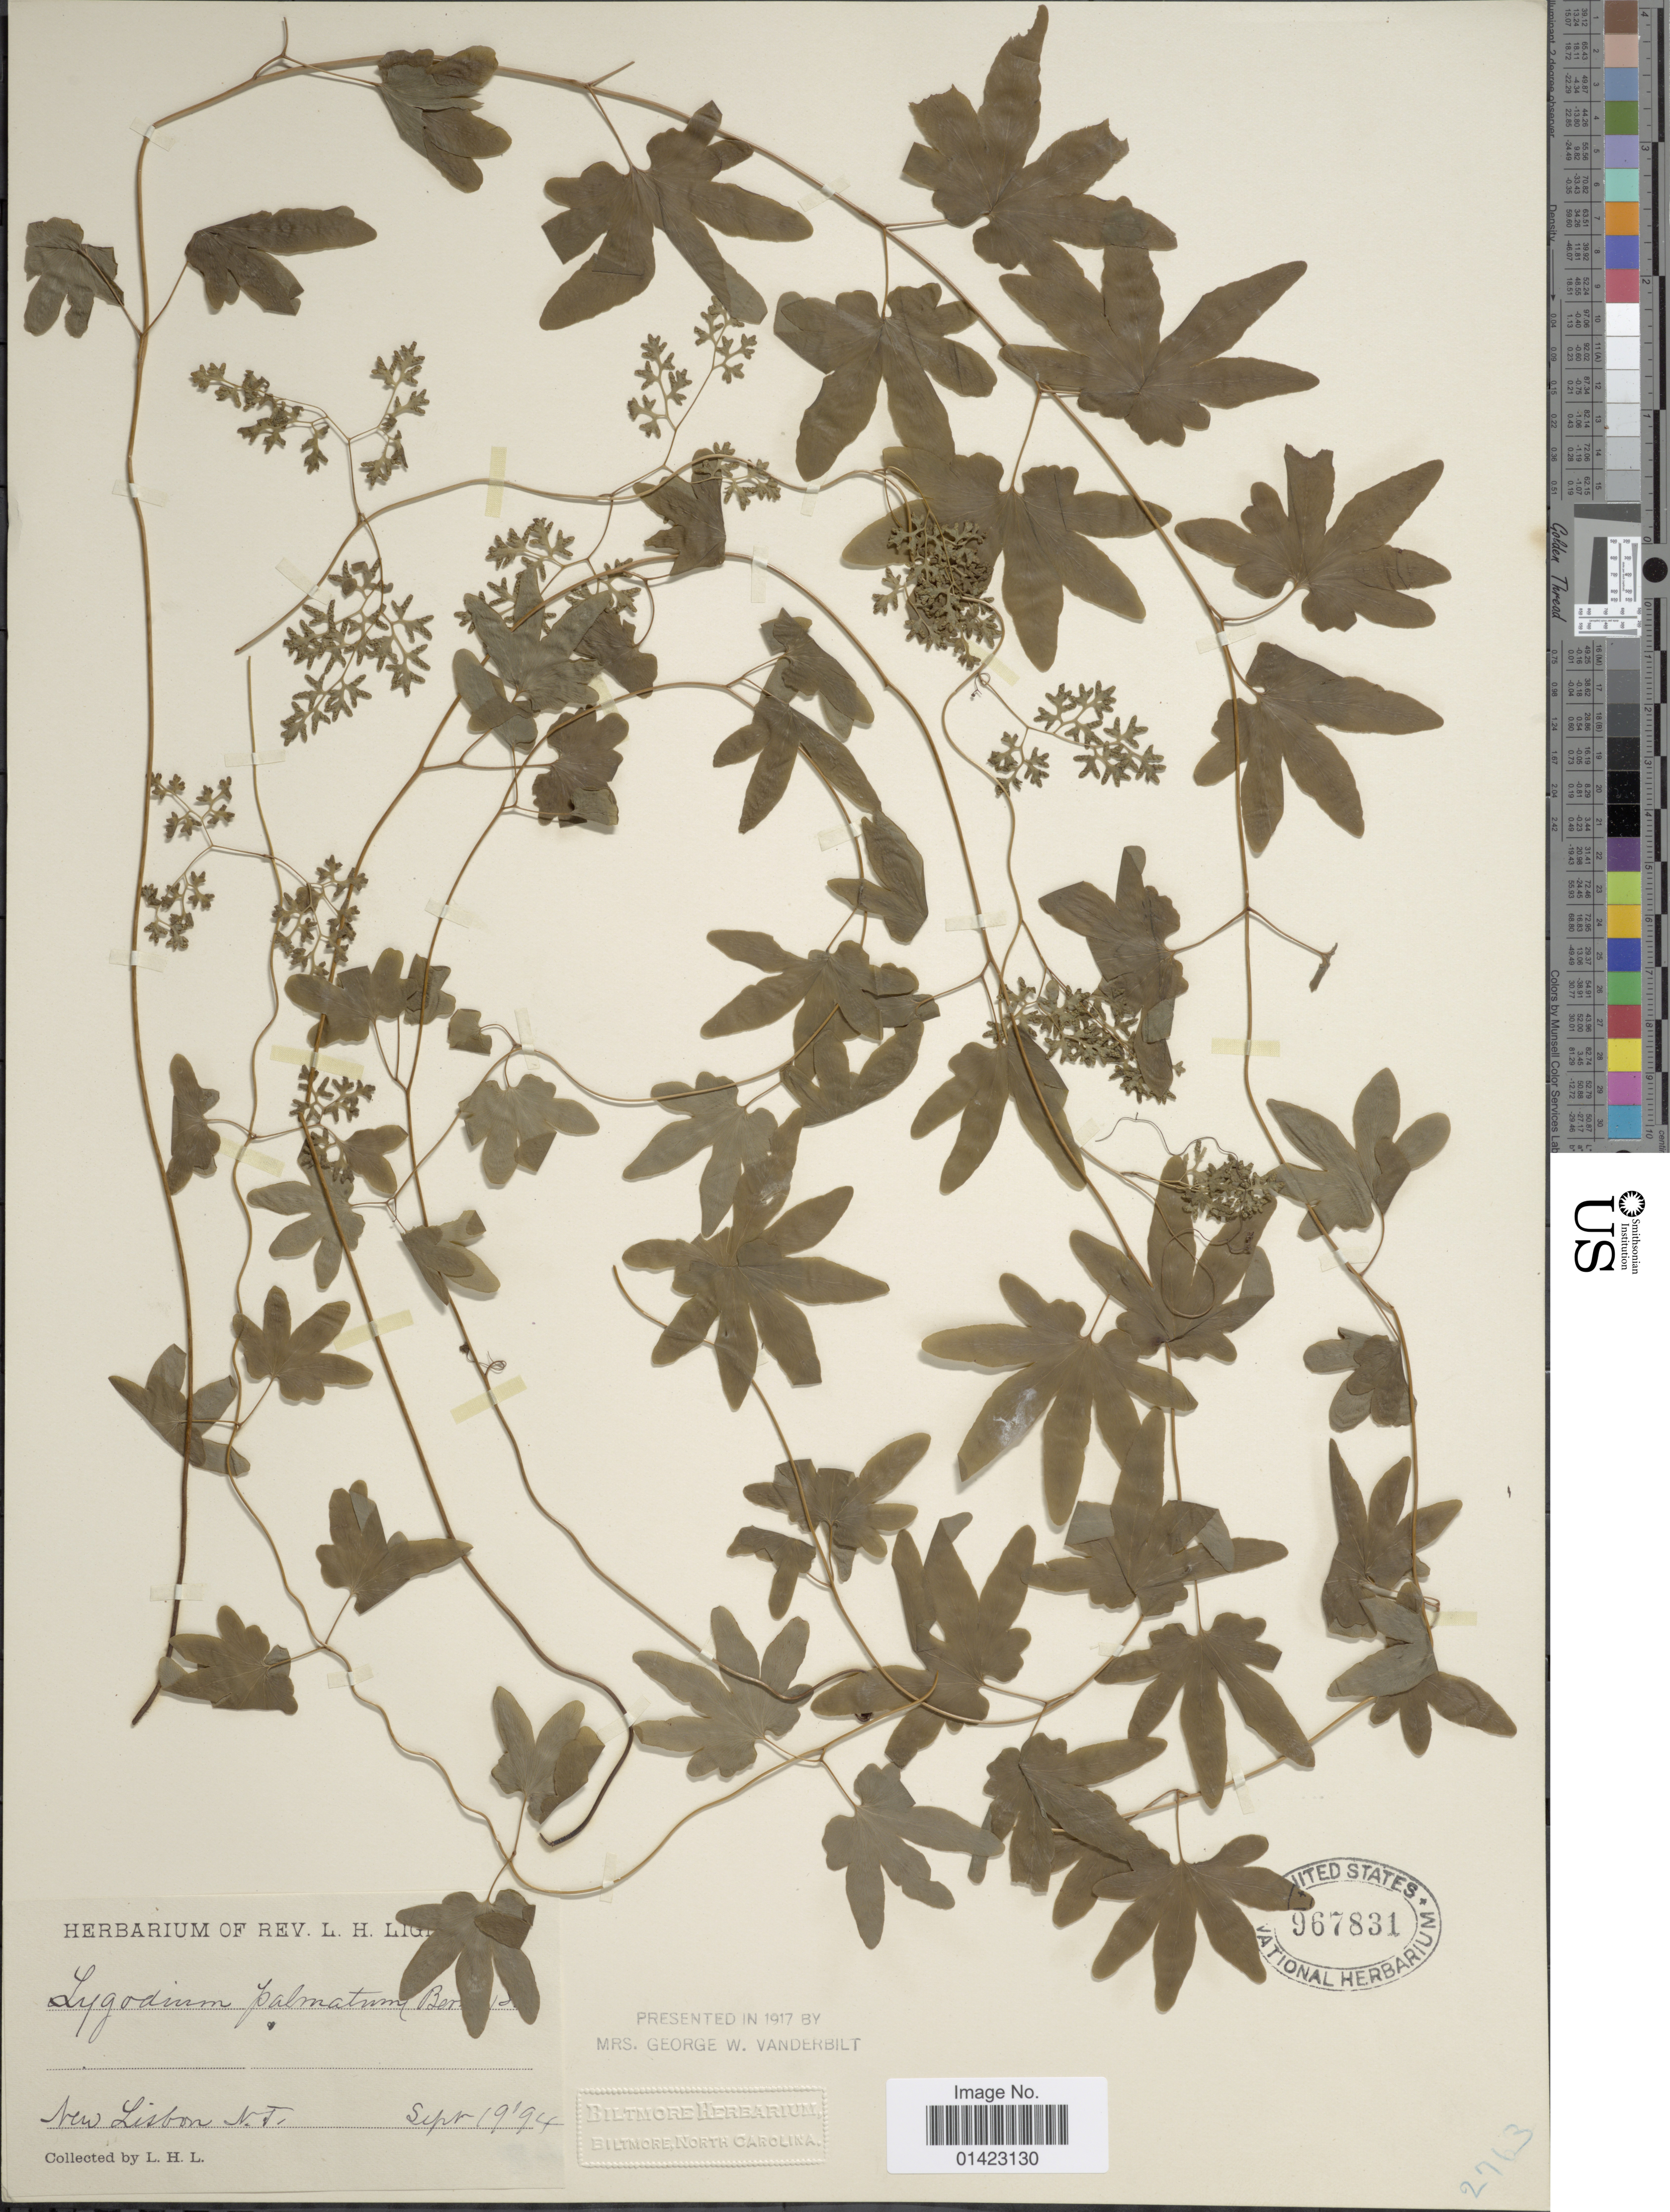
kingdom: Plantae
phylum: Tracheophyta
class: Polypodiopsida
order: Schizaeales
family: Lygodiaceae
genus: Lygodium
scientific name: Lygodium palmatum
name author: (Bernh.) Sw.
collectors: L. H. Lighthipe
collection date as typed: Transcribed d/m/y: 19/9/94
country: United States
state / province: New Jersey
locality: New Lisbon N.J.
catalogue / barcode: US 967831